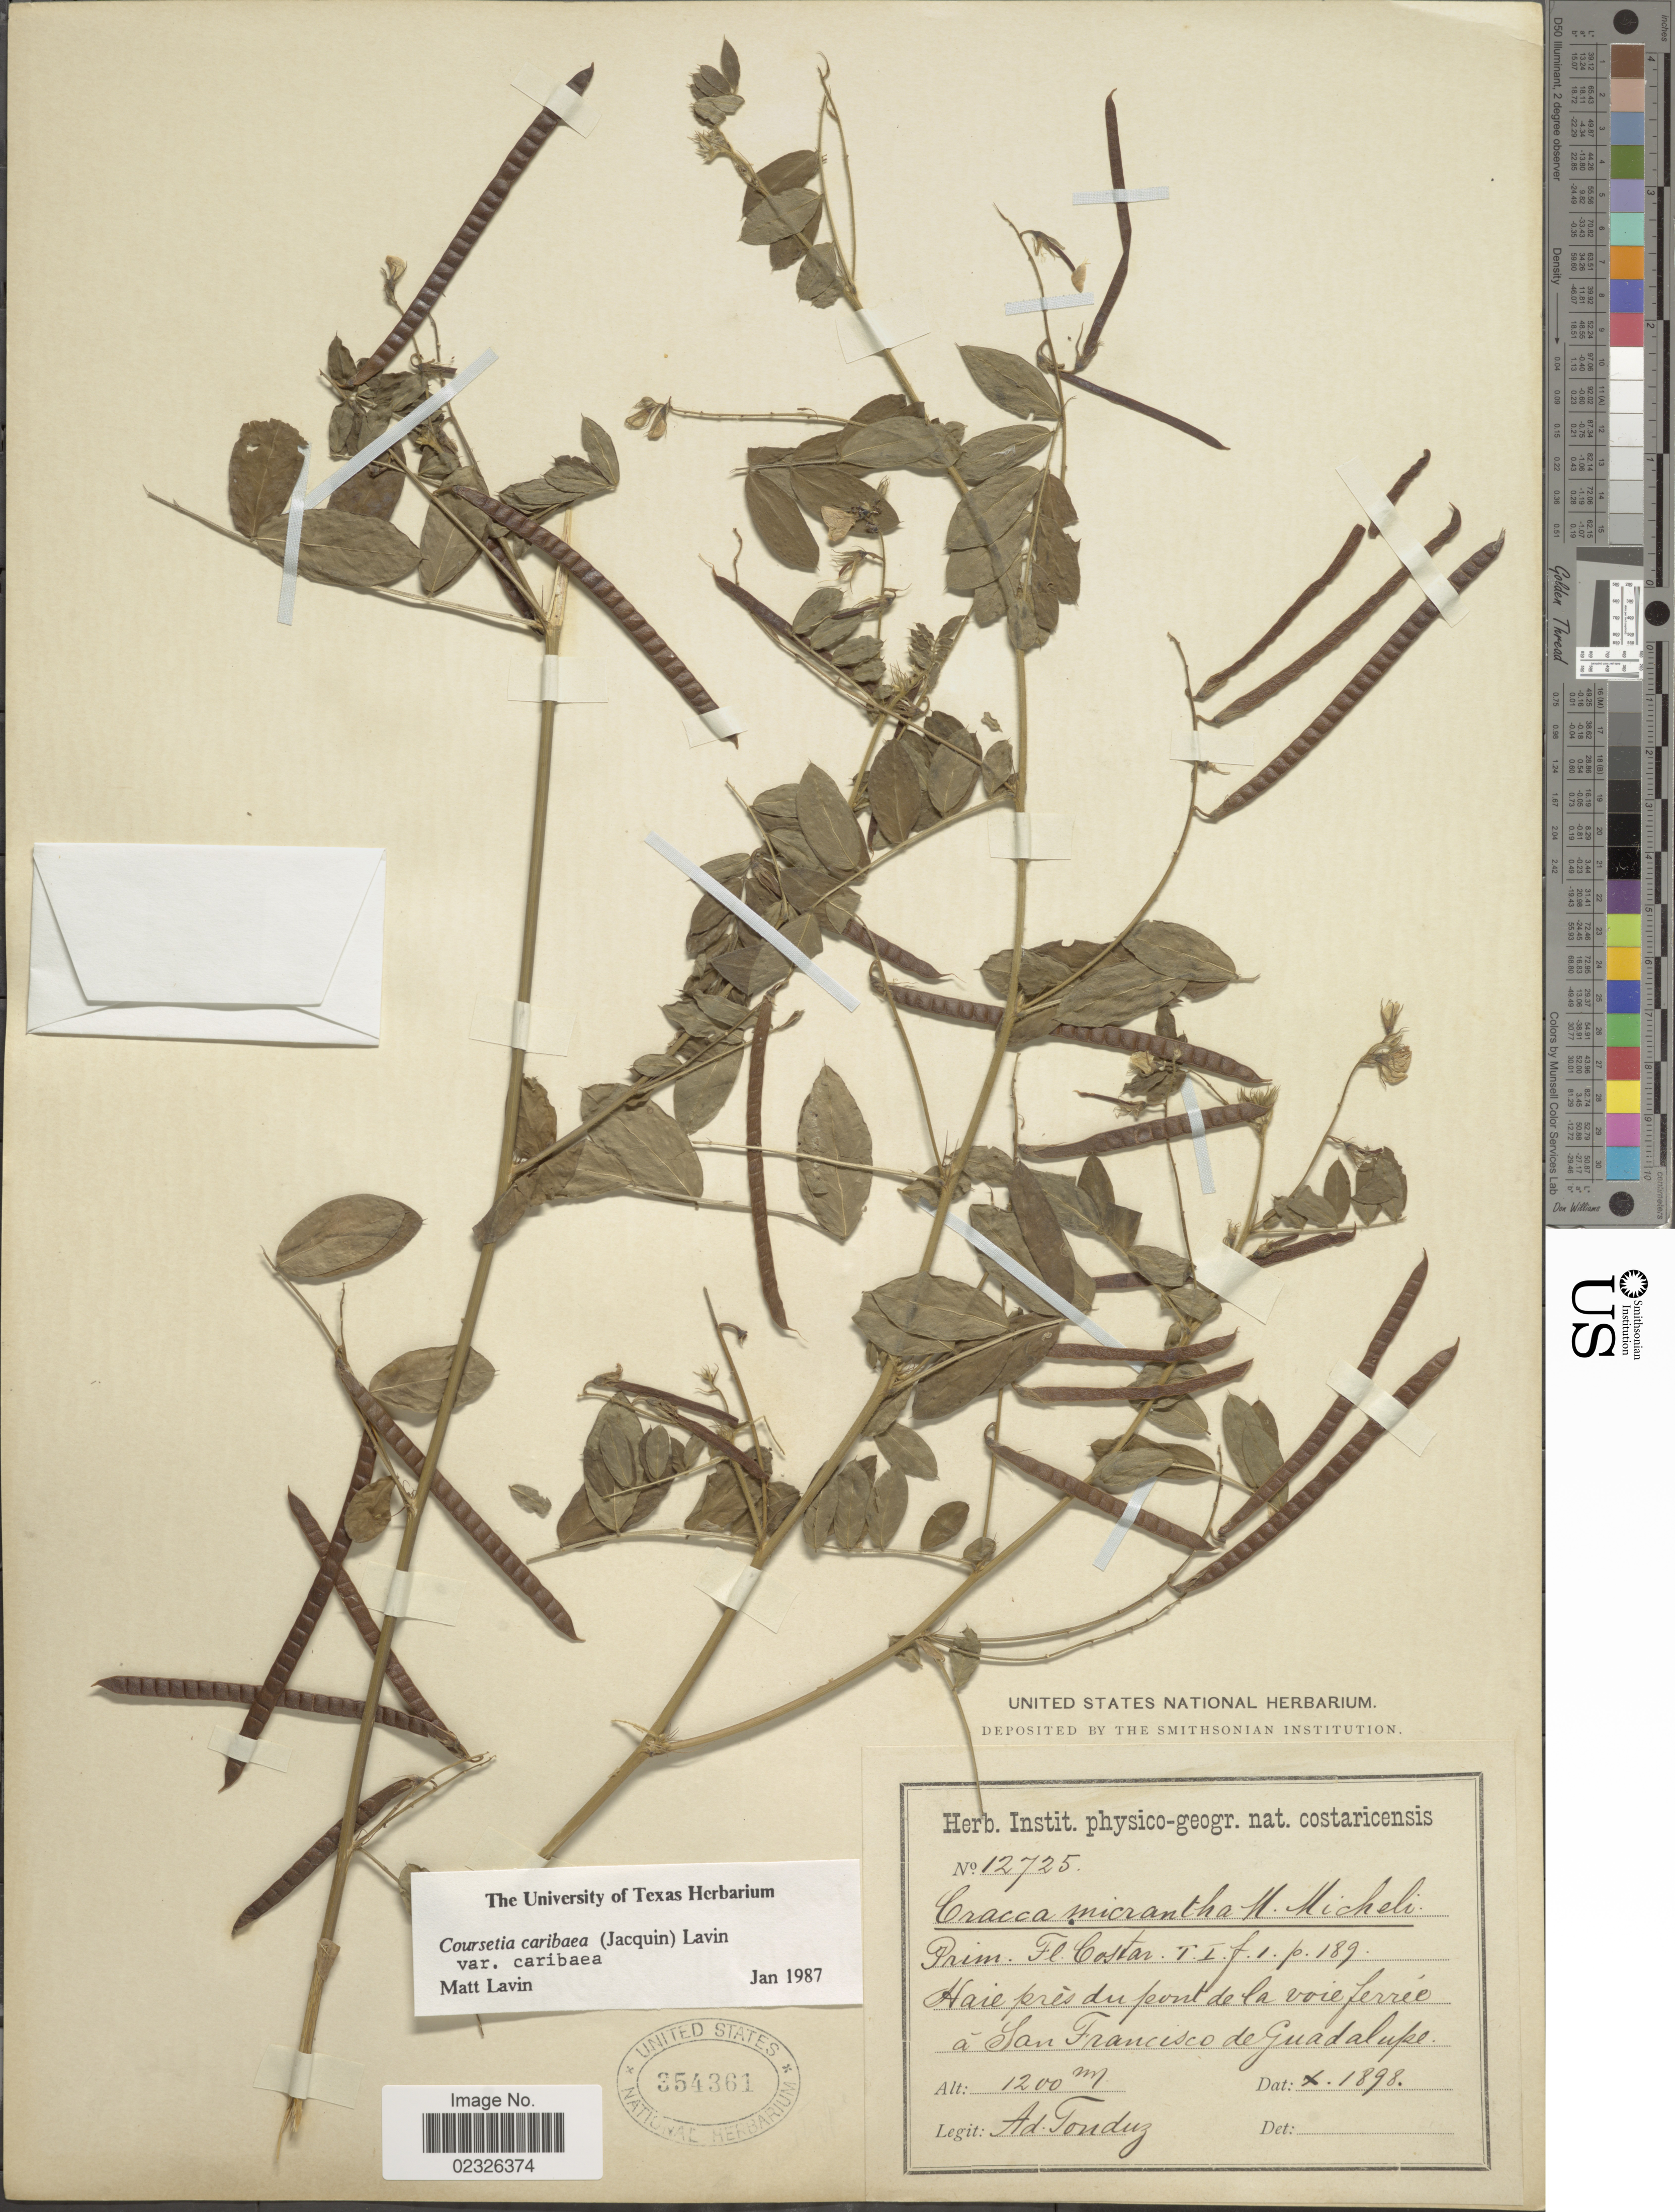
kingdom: Plantae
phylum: Tracheophyta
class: Magnoliopsida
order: Fabales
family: Fabaceae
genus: Coursetia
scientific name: Coursetia caribaea var. caribaea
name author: (Jacq.) Lavin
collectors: A. Tonduz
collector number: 12725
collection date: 1898-10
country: Costa Rica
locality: San Francisco de Guadalupe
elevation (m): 1200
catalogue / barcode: US 354361